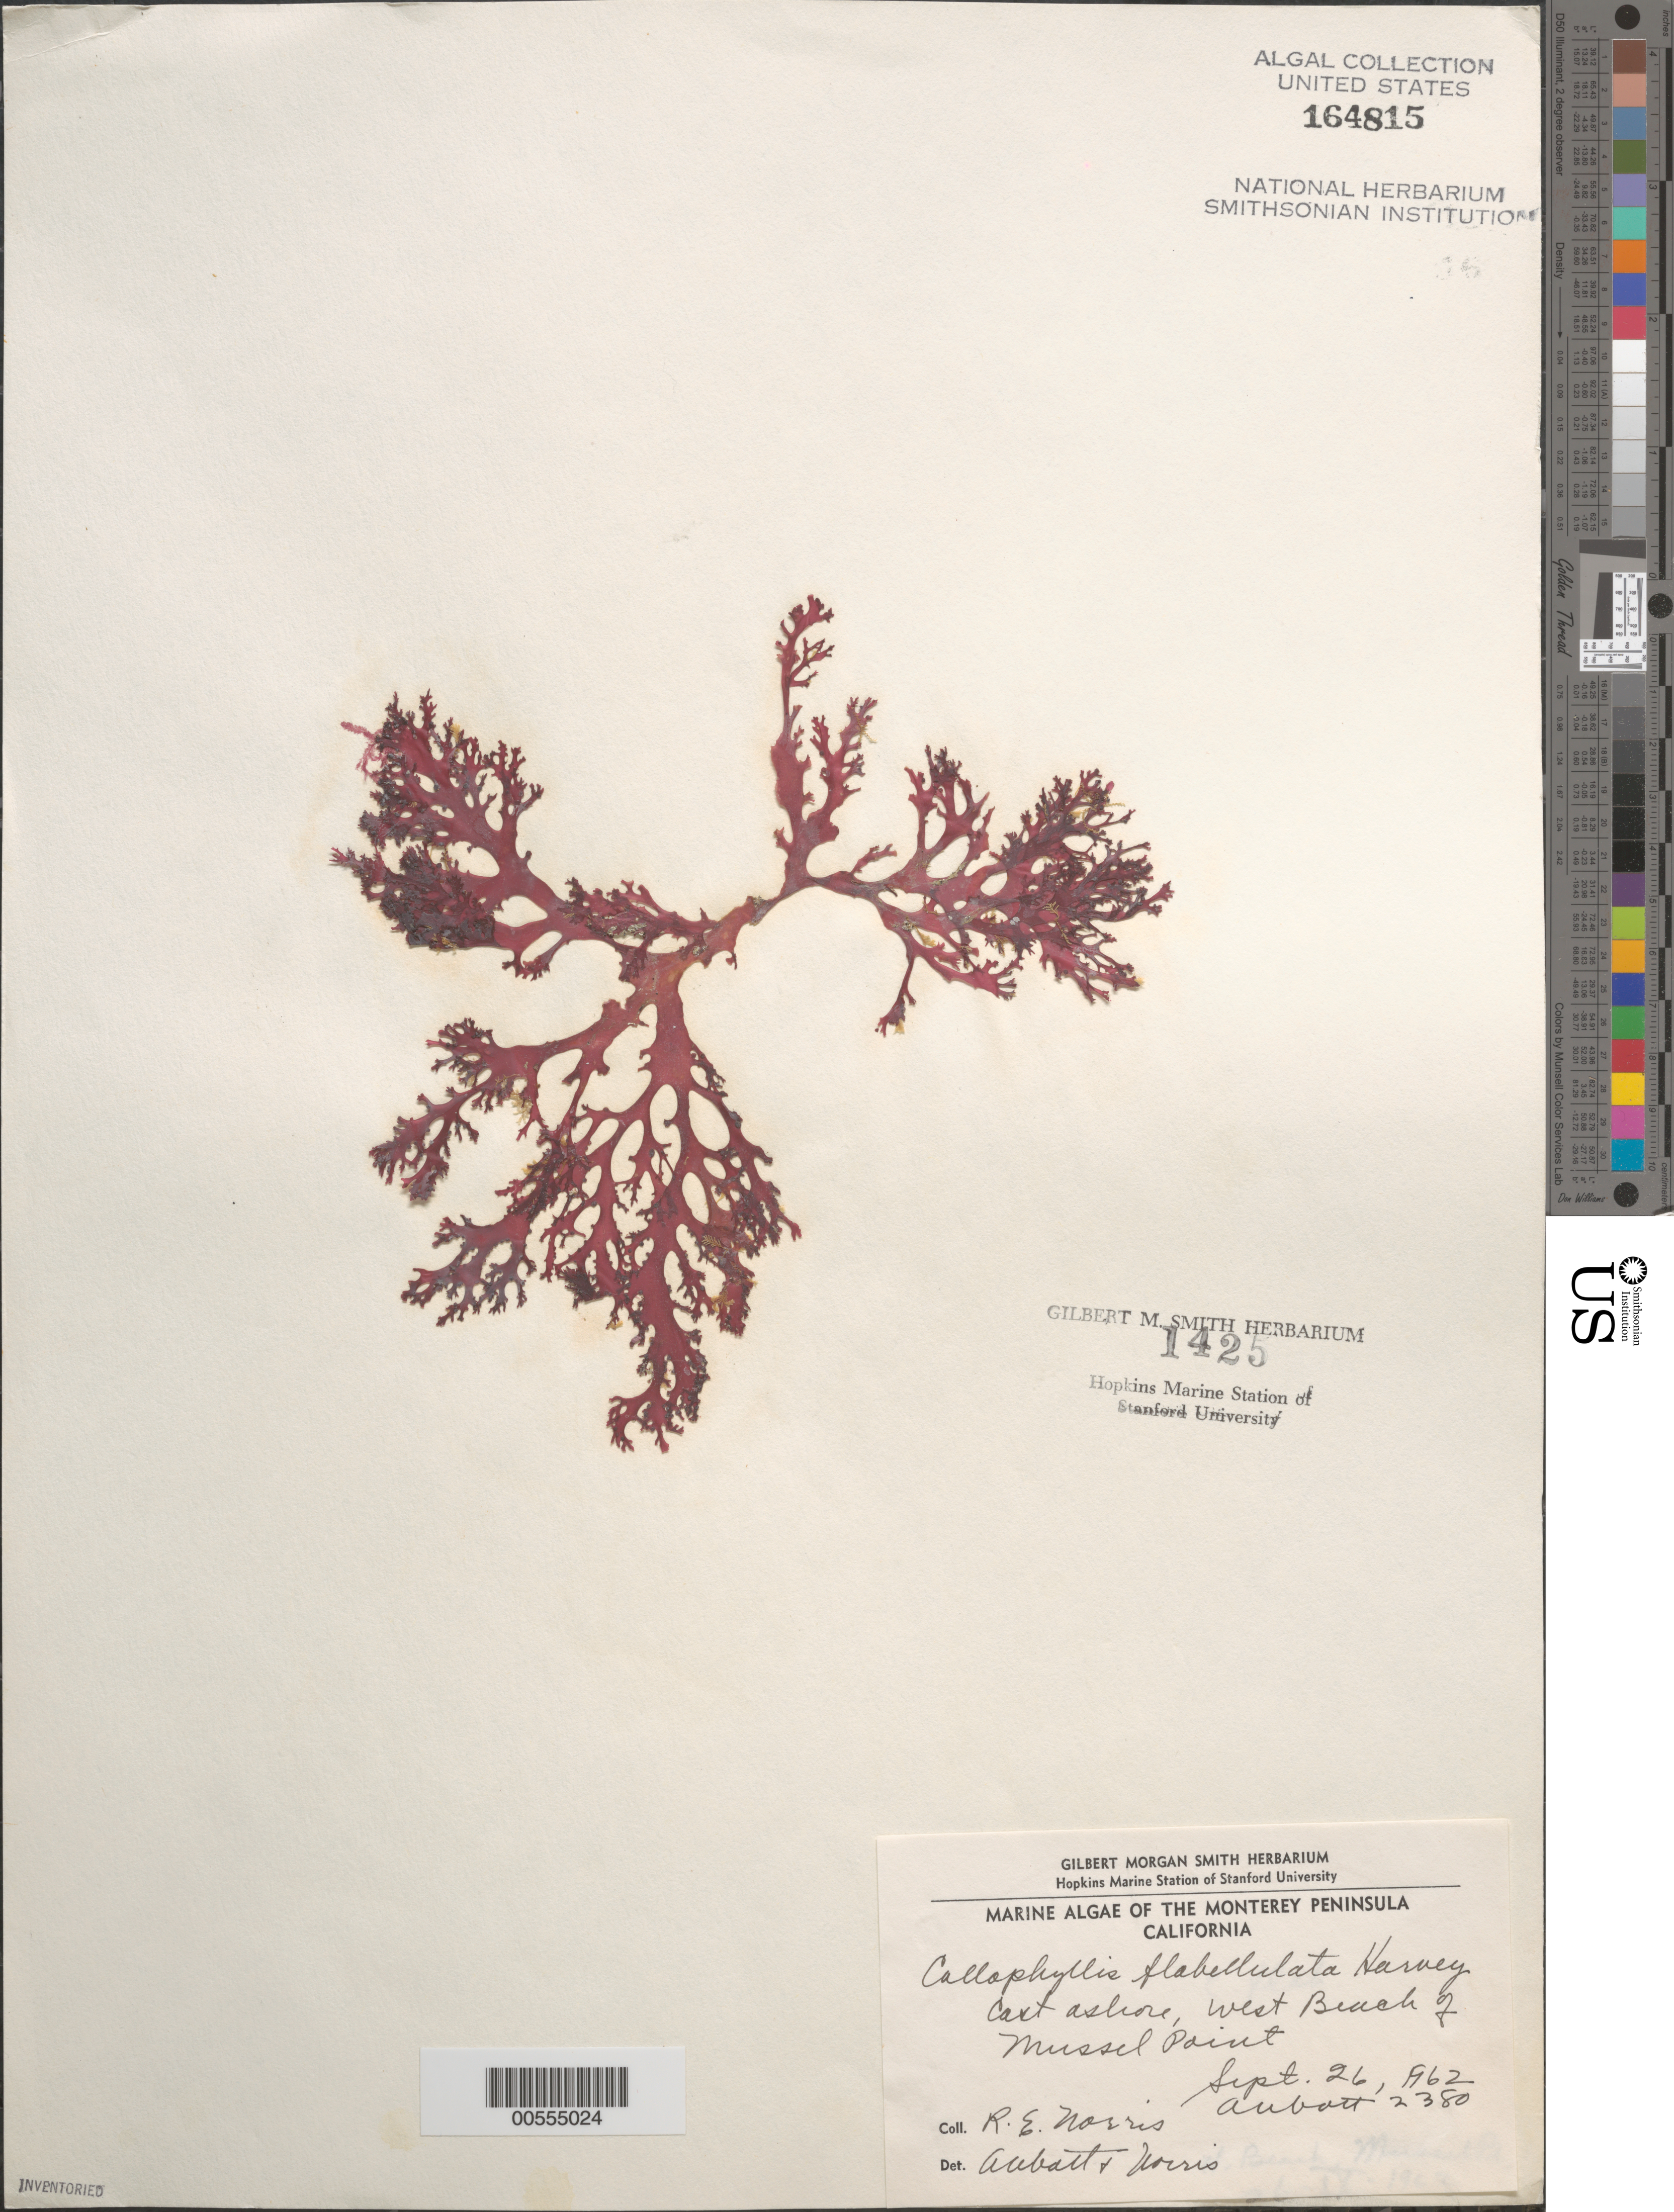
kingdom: Plantae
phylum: Rhodophyta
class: Florideophyceae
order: Gigartinales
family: Kallymeniaceae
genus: Callophyllis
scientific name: Callophyllis flabellulata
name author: Harv.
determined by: Abbott, I. A.; Norris, R. E.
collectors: R. E. Norris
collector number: IAA 2380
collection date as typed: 26 Sep 1962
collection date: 1962-09-26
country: United States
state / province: California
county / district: Monterey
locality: Mussel Point, West Beach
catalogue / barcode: US 164815